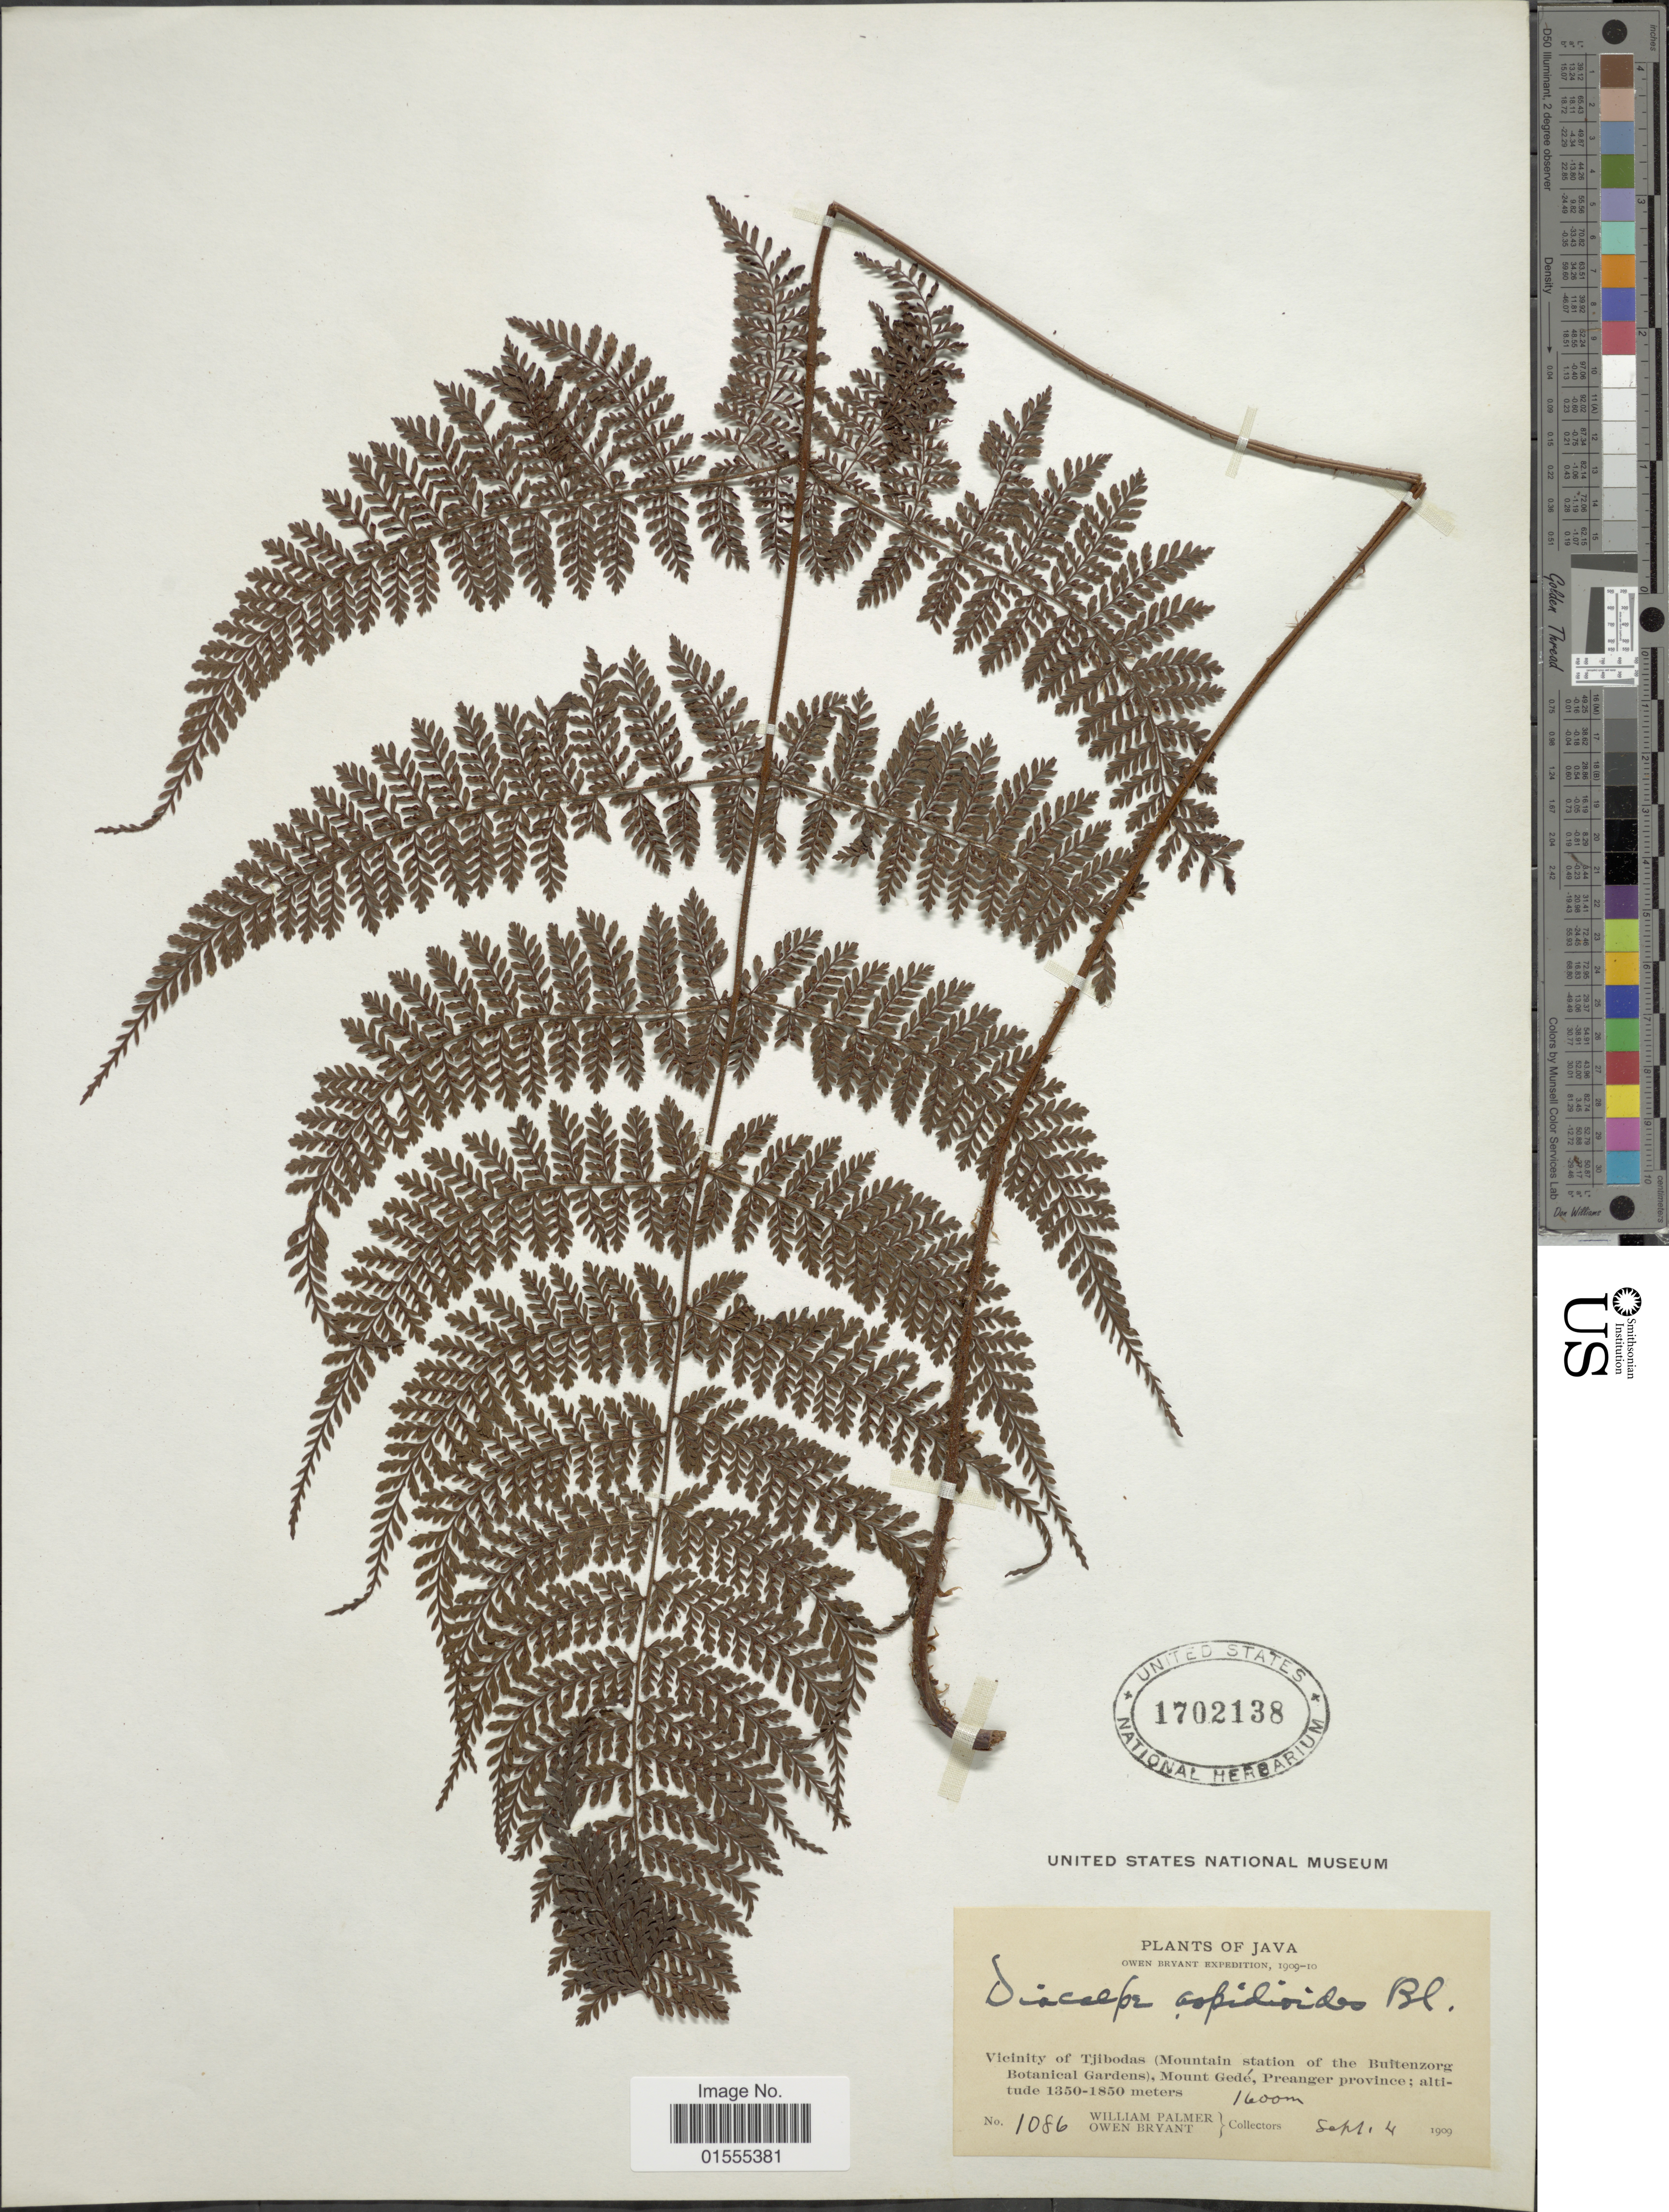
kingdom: Plantae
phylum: Tracheophyta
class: Polypodiopsida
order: Polypodiales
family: Dryopteridaceae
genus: Dryopteris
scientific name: Dryopteris pseudocaenopteris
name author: (Kunze) Li Bing Zhang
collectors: W. Palmer & O. Bryant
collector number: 1086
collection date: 1909-09-04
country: Indonesia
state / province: Java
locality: Vicinity of Tjibodas (Mountain station of the Buitenzorg Botanical Gardens), Mount Gedé, Preanger province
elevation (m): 1600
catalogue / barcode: US 1702138